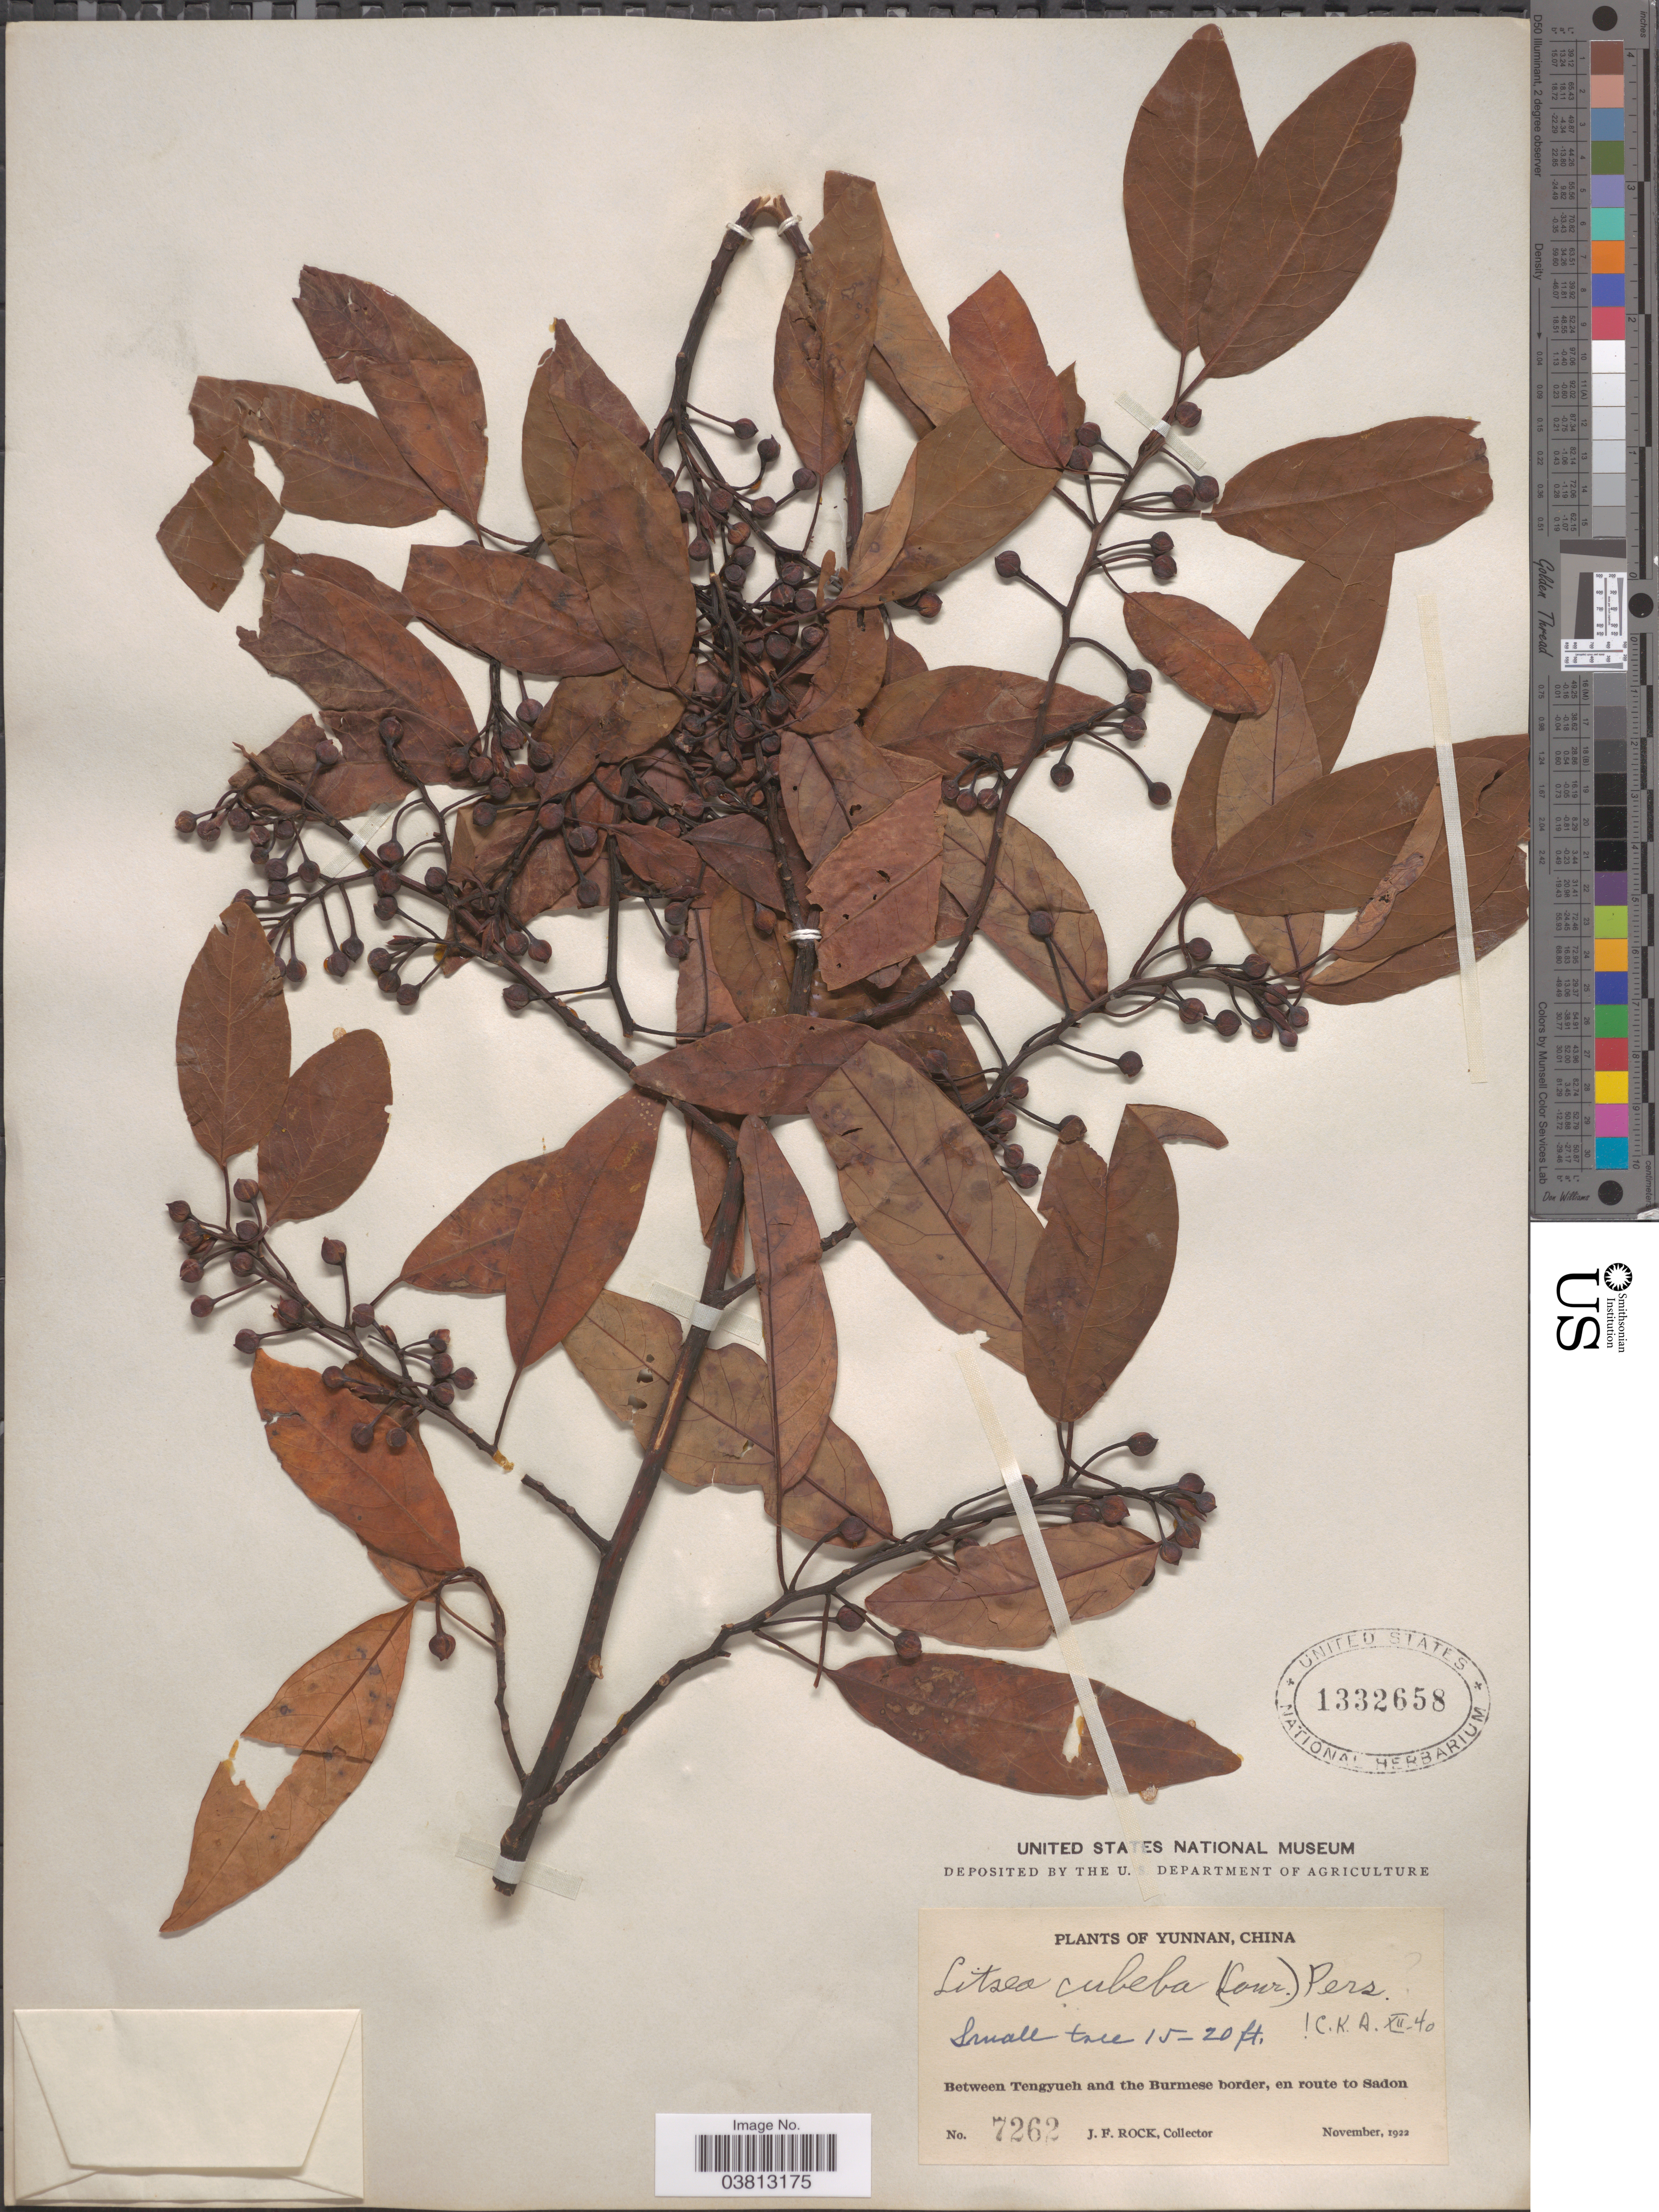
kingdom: Plantae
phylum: Tracheophyta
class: Magnoliopsida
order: Laurales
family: Lauraceae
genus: Litsea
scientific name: Litsea cubeba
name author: (Lour.) Pers.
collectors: J. Rock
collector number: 7262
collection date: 1922-11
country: China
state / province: Yunnan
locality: Between Tengyueh and the Burmese border, en route to Sadon.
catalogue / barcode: US 1332658